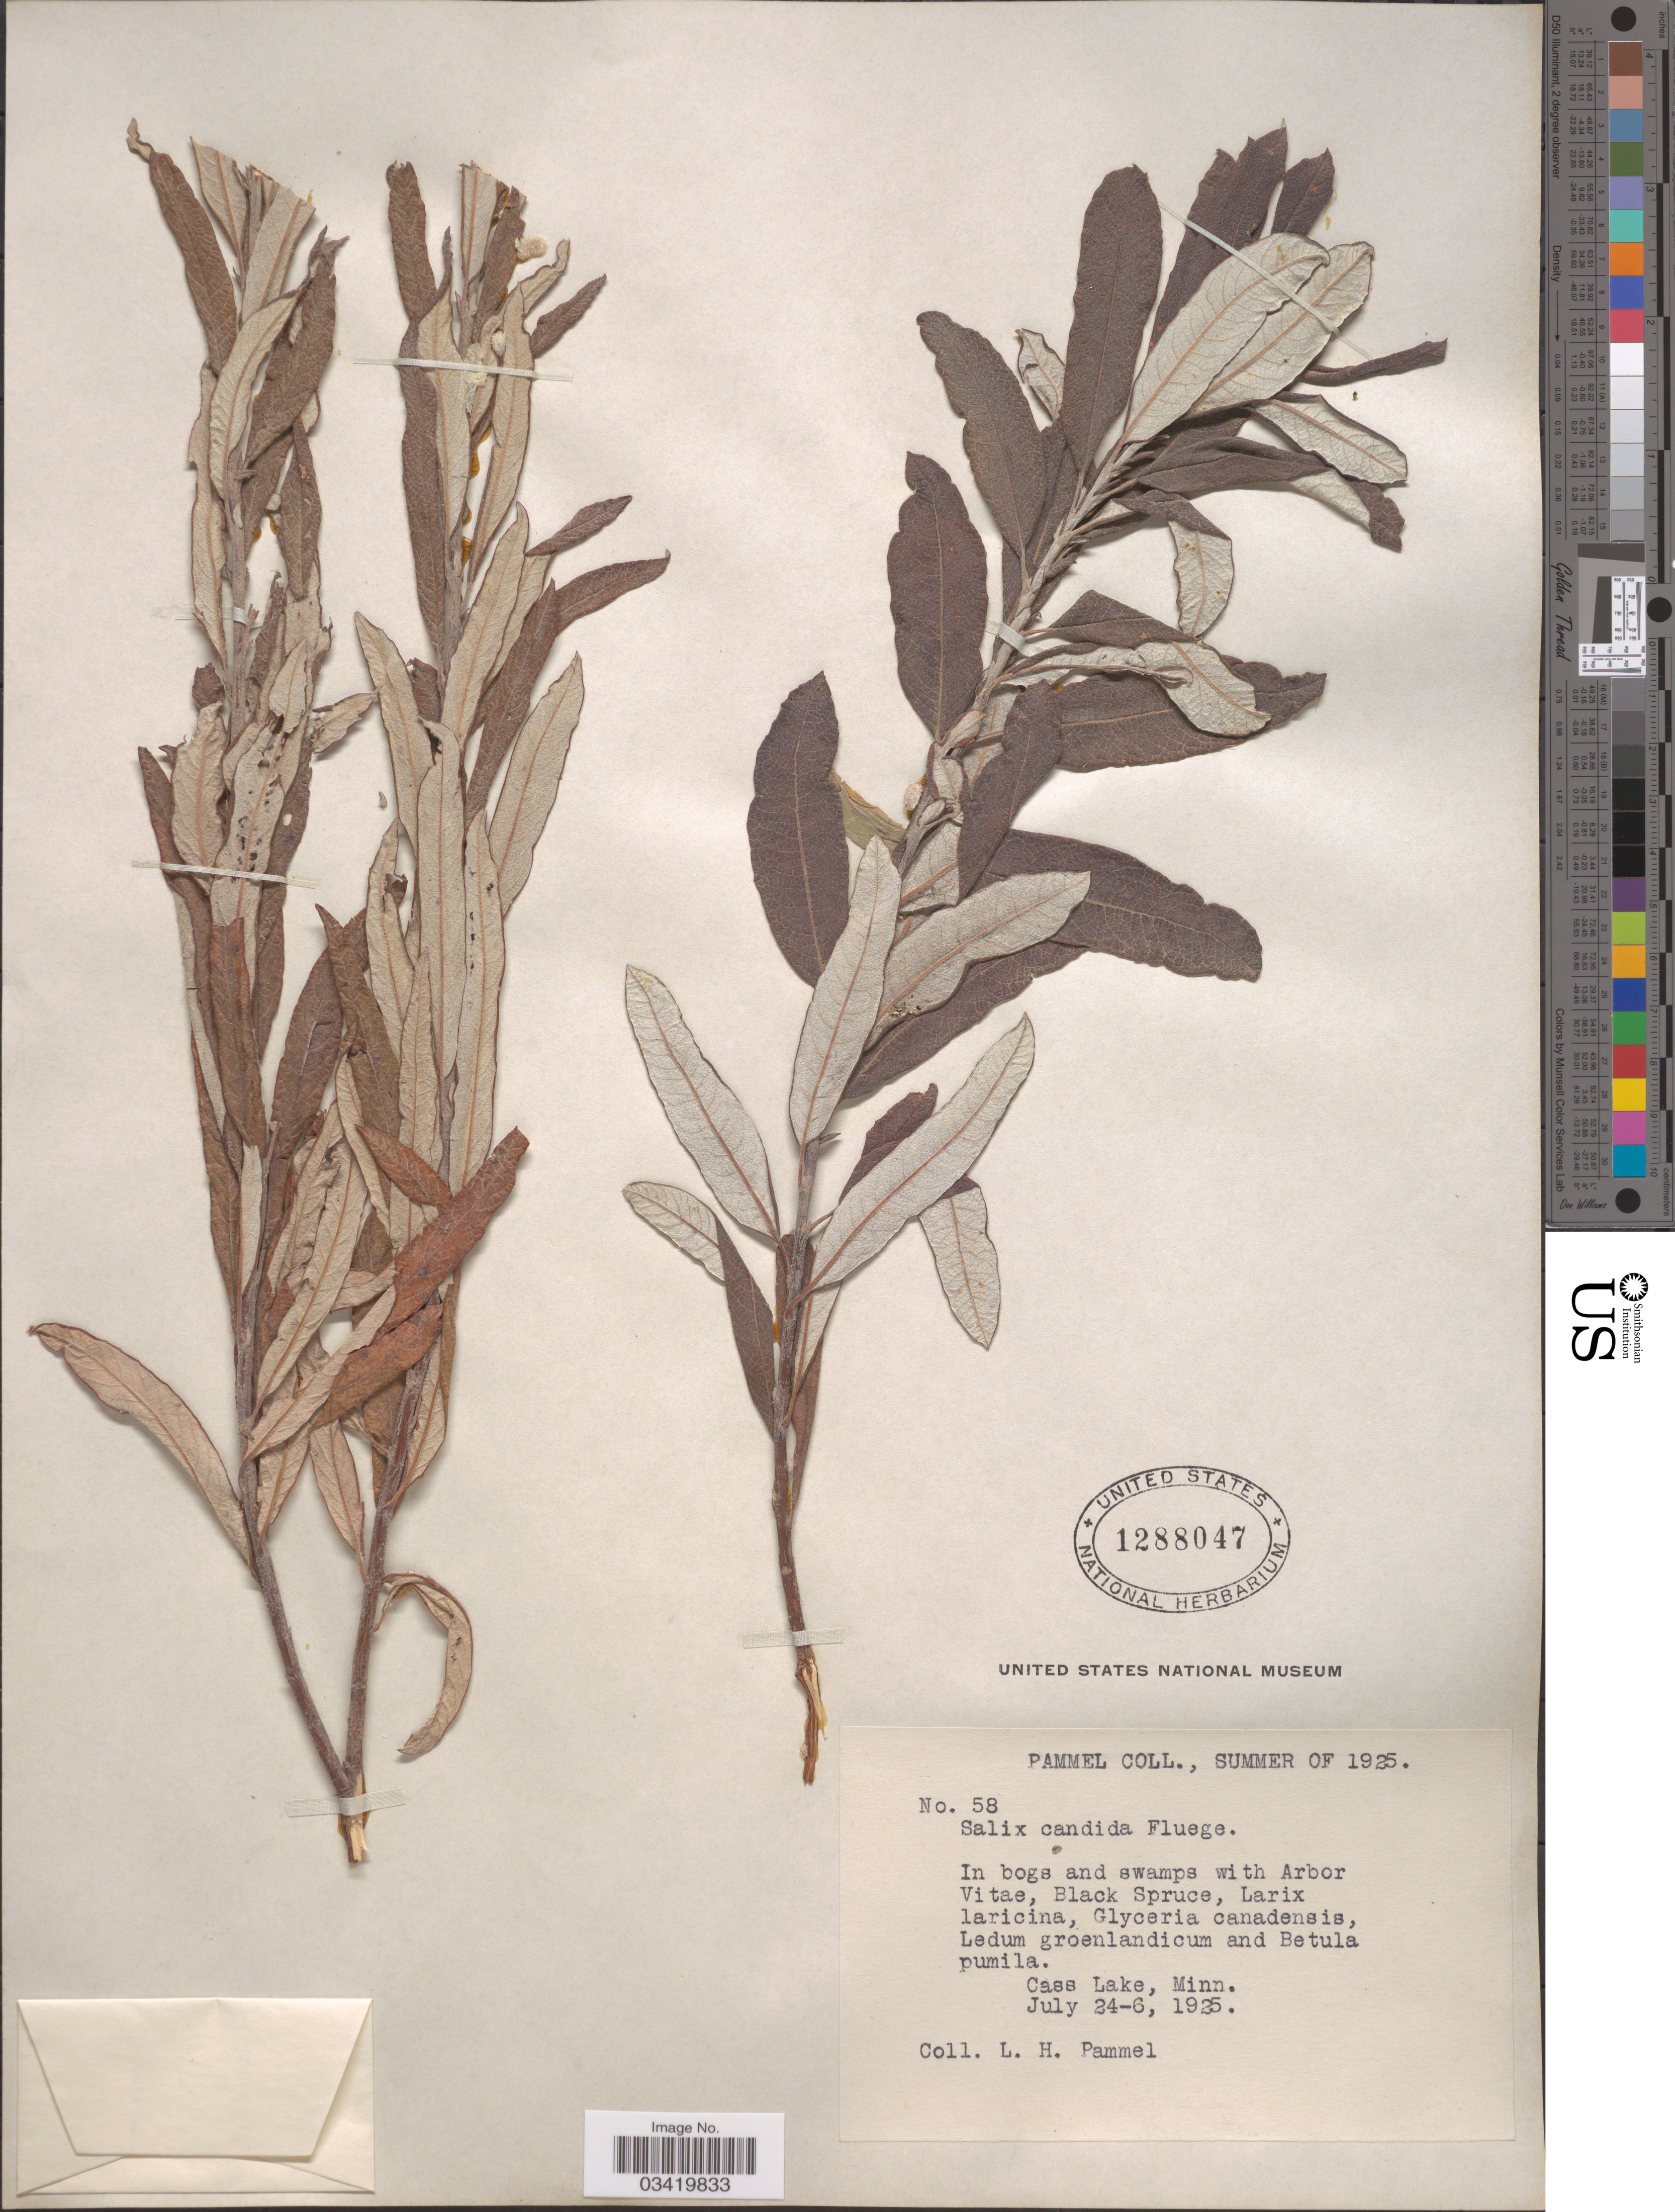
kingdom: Plantae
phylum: Tracheophyta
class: Magnoliopsida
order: Malpighiales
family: Salicaceae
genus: Salix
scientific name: Salix candida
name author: Flüggé ex Willd.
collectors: L. Pammel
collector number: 58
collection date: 1925-07-06/1925-07-24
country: United States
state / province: Minnesota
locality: Cass Lake.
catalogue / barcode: US 1288047